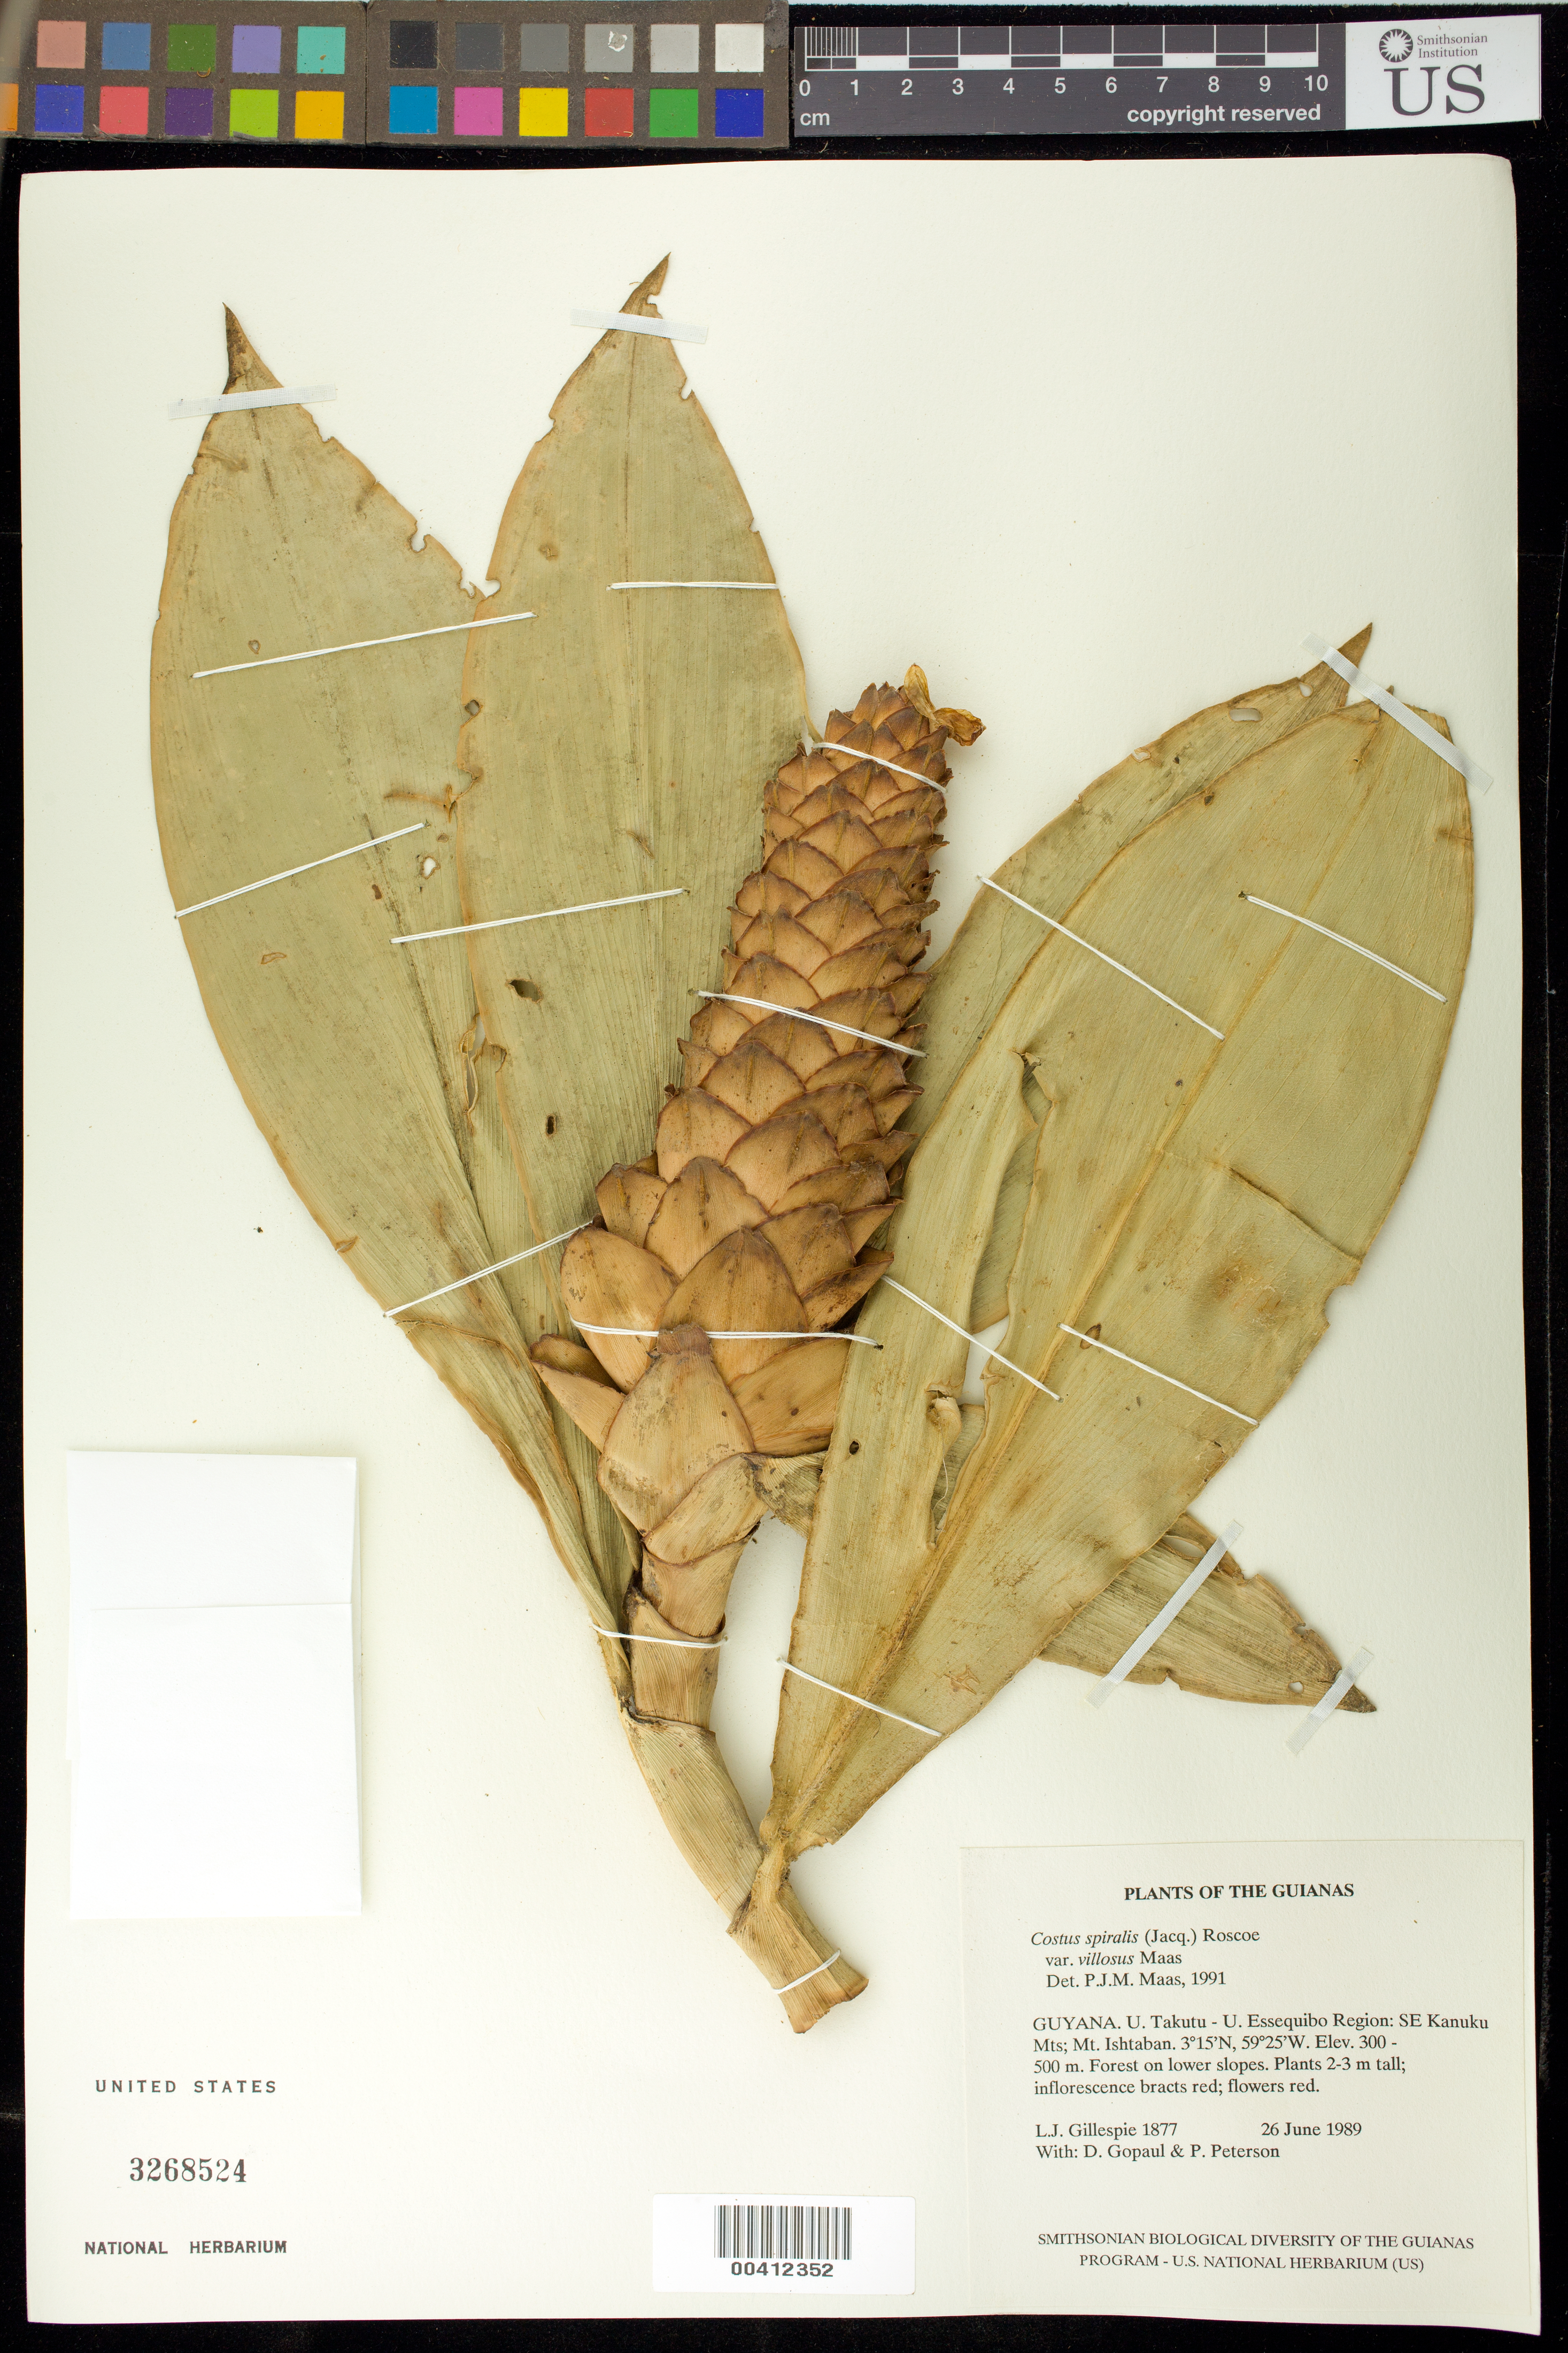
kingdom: Plantae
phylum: Tracheophyta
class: Liliopsida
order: Zingiberales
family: Costaceae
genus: Costus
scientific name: Costus spiralis var. villosus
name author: Maas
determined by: Maas, Paul J. M.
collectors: L. J. Gillespie, D. Gopaul & P. M. Peterson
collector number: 1877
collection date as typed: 26 Jun 1989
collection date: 1989-06-26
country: Guyana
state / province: U. Takutu-U. Essequibo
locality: Se kanuku mts., mt. ishtaban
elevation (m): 300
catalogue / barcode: US 3268524